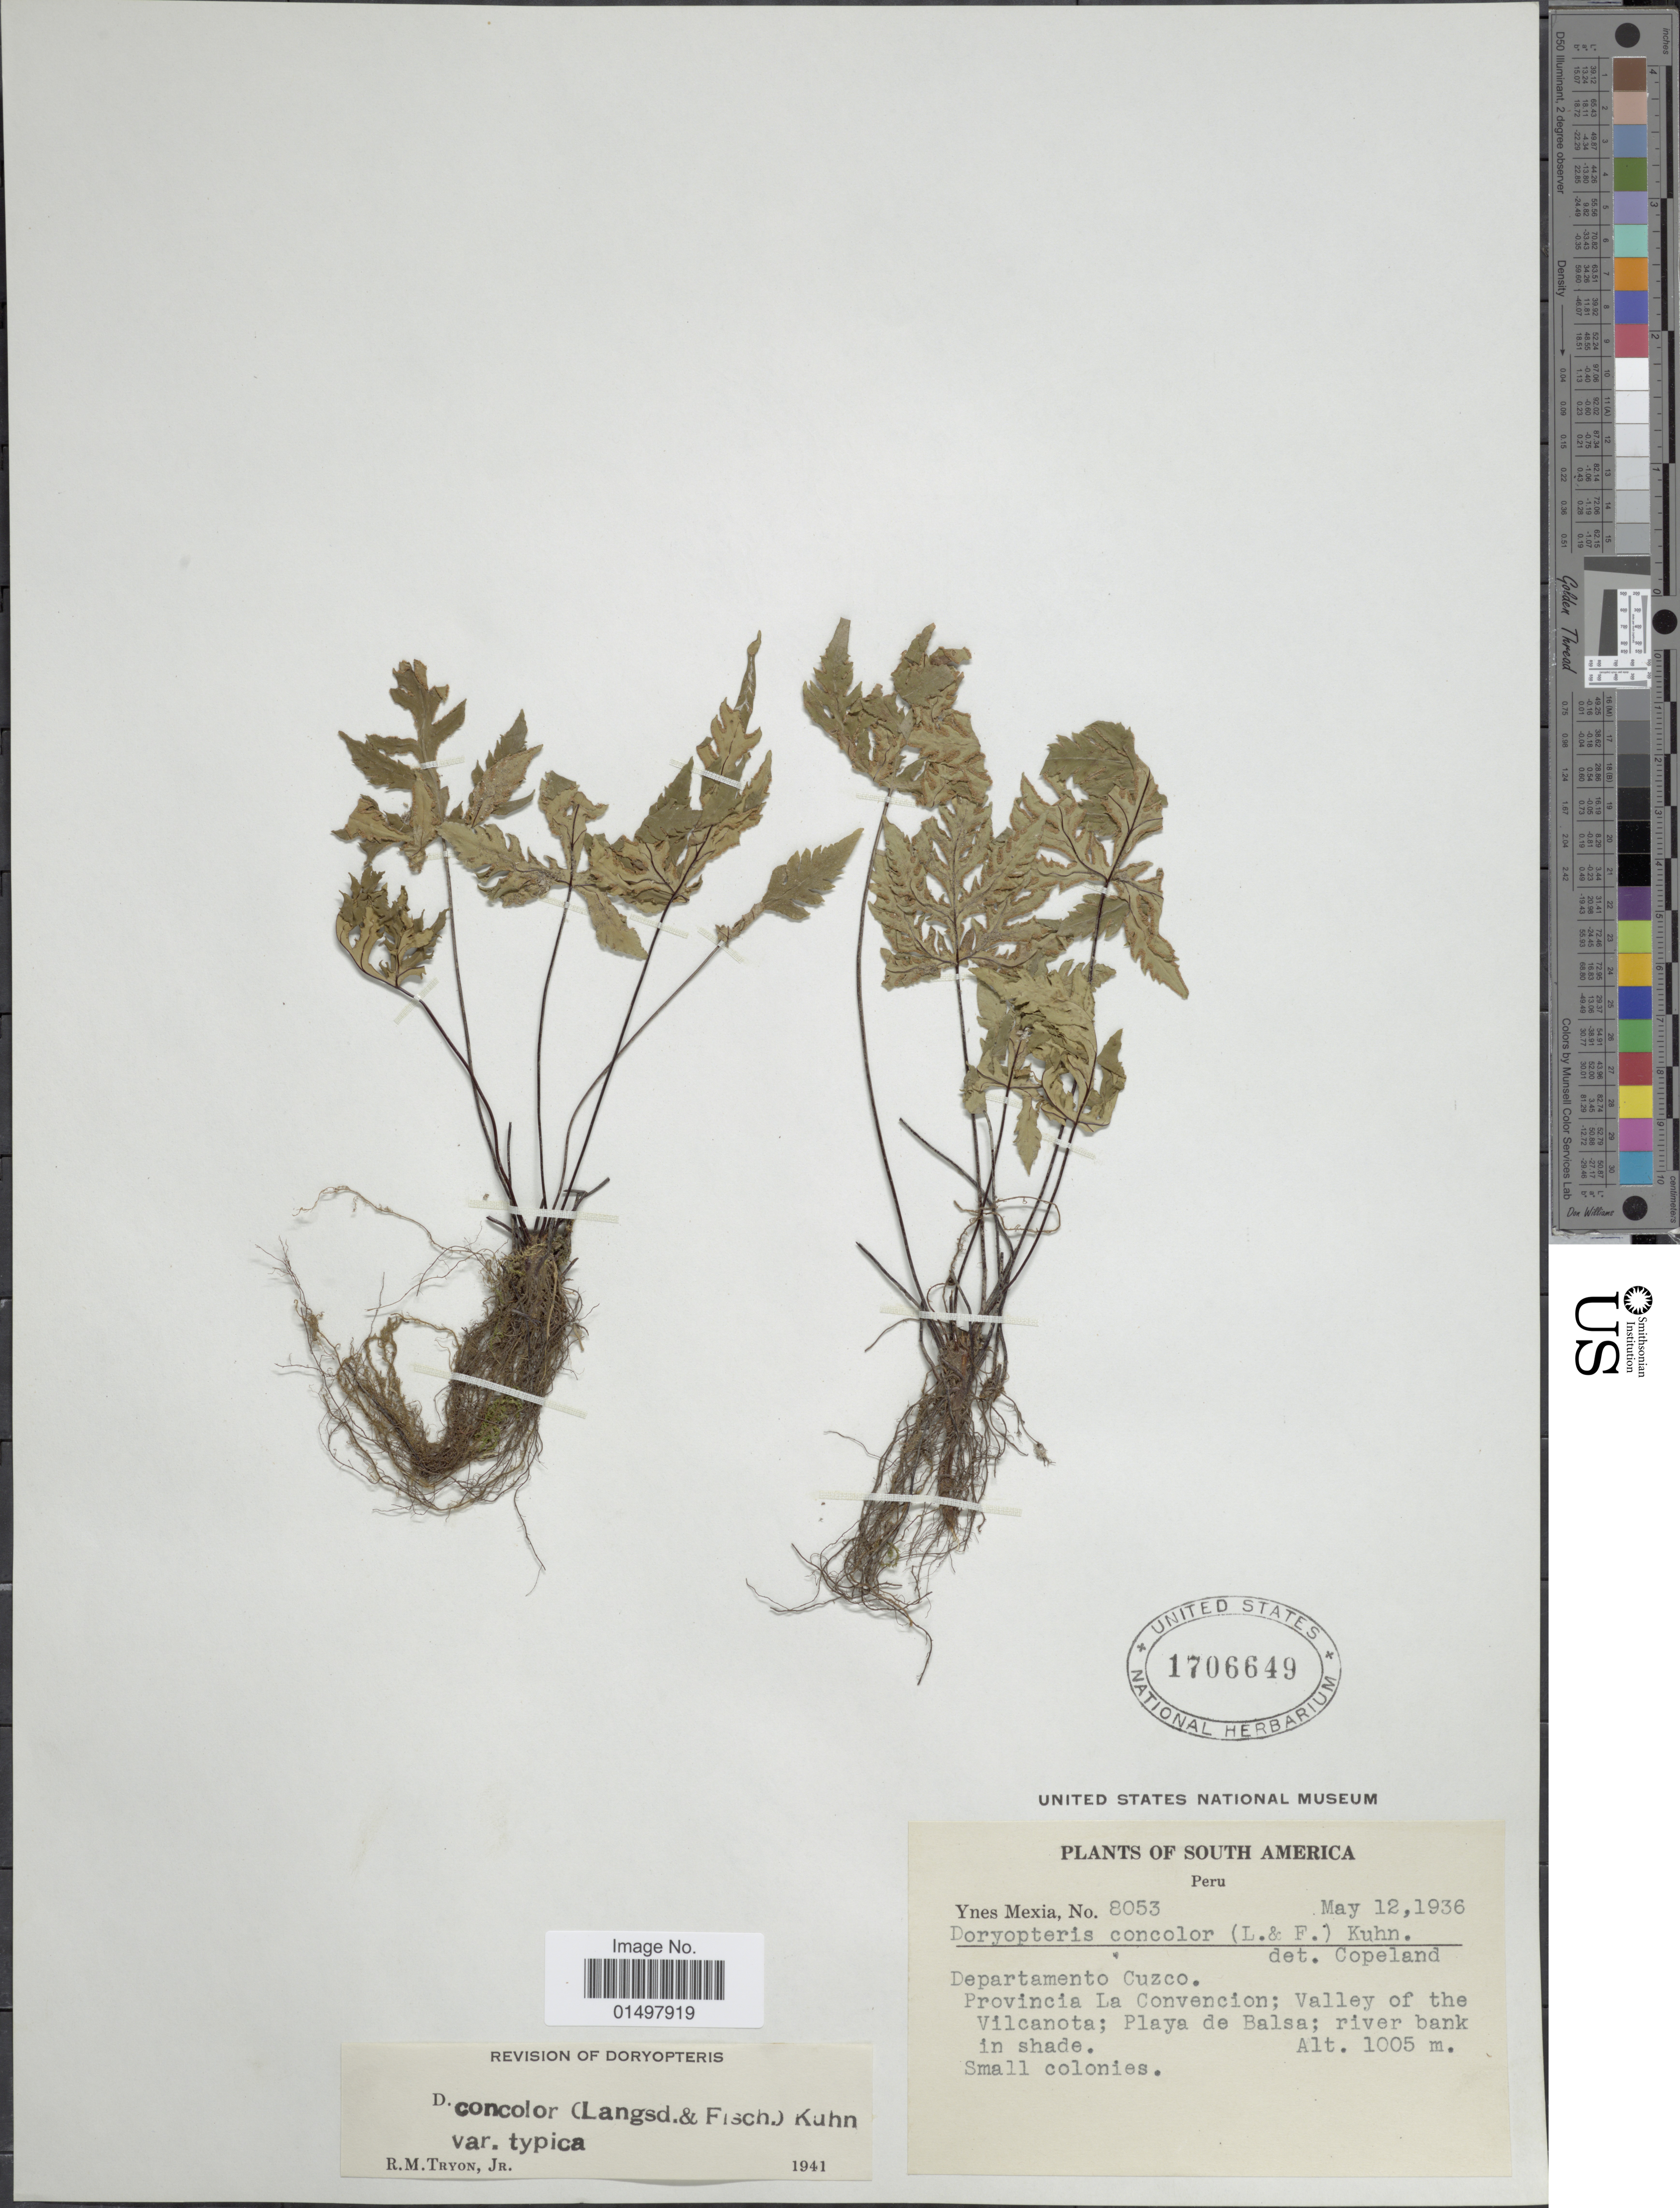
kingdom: Plantae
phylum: Tracheophyta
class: Polypodiopsida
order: Polypodiales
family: Pteridaceae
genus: Doryopteris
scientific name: Doryopteris concolor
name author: (Langsd. & Fisch.) Kuhn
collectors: Y. Mexia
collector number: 8053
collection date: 1936-05-12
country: Peru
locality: Departamento Cuzco. Provincia La Convencion; Valley of the Vilcanota; Playa de Balsa.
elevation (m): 1005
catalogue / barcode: US 1706649